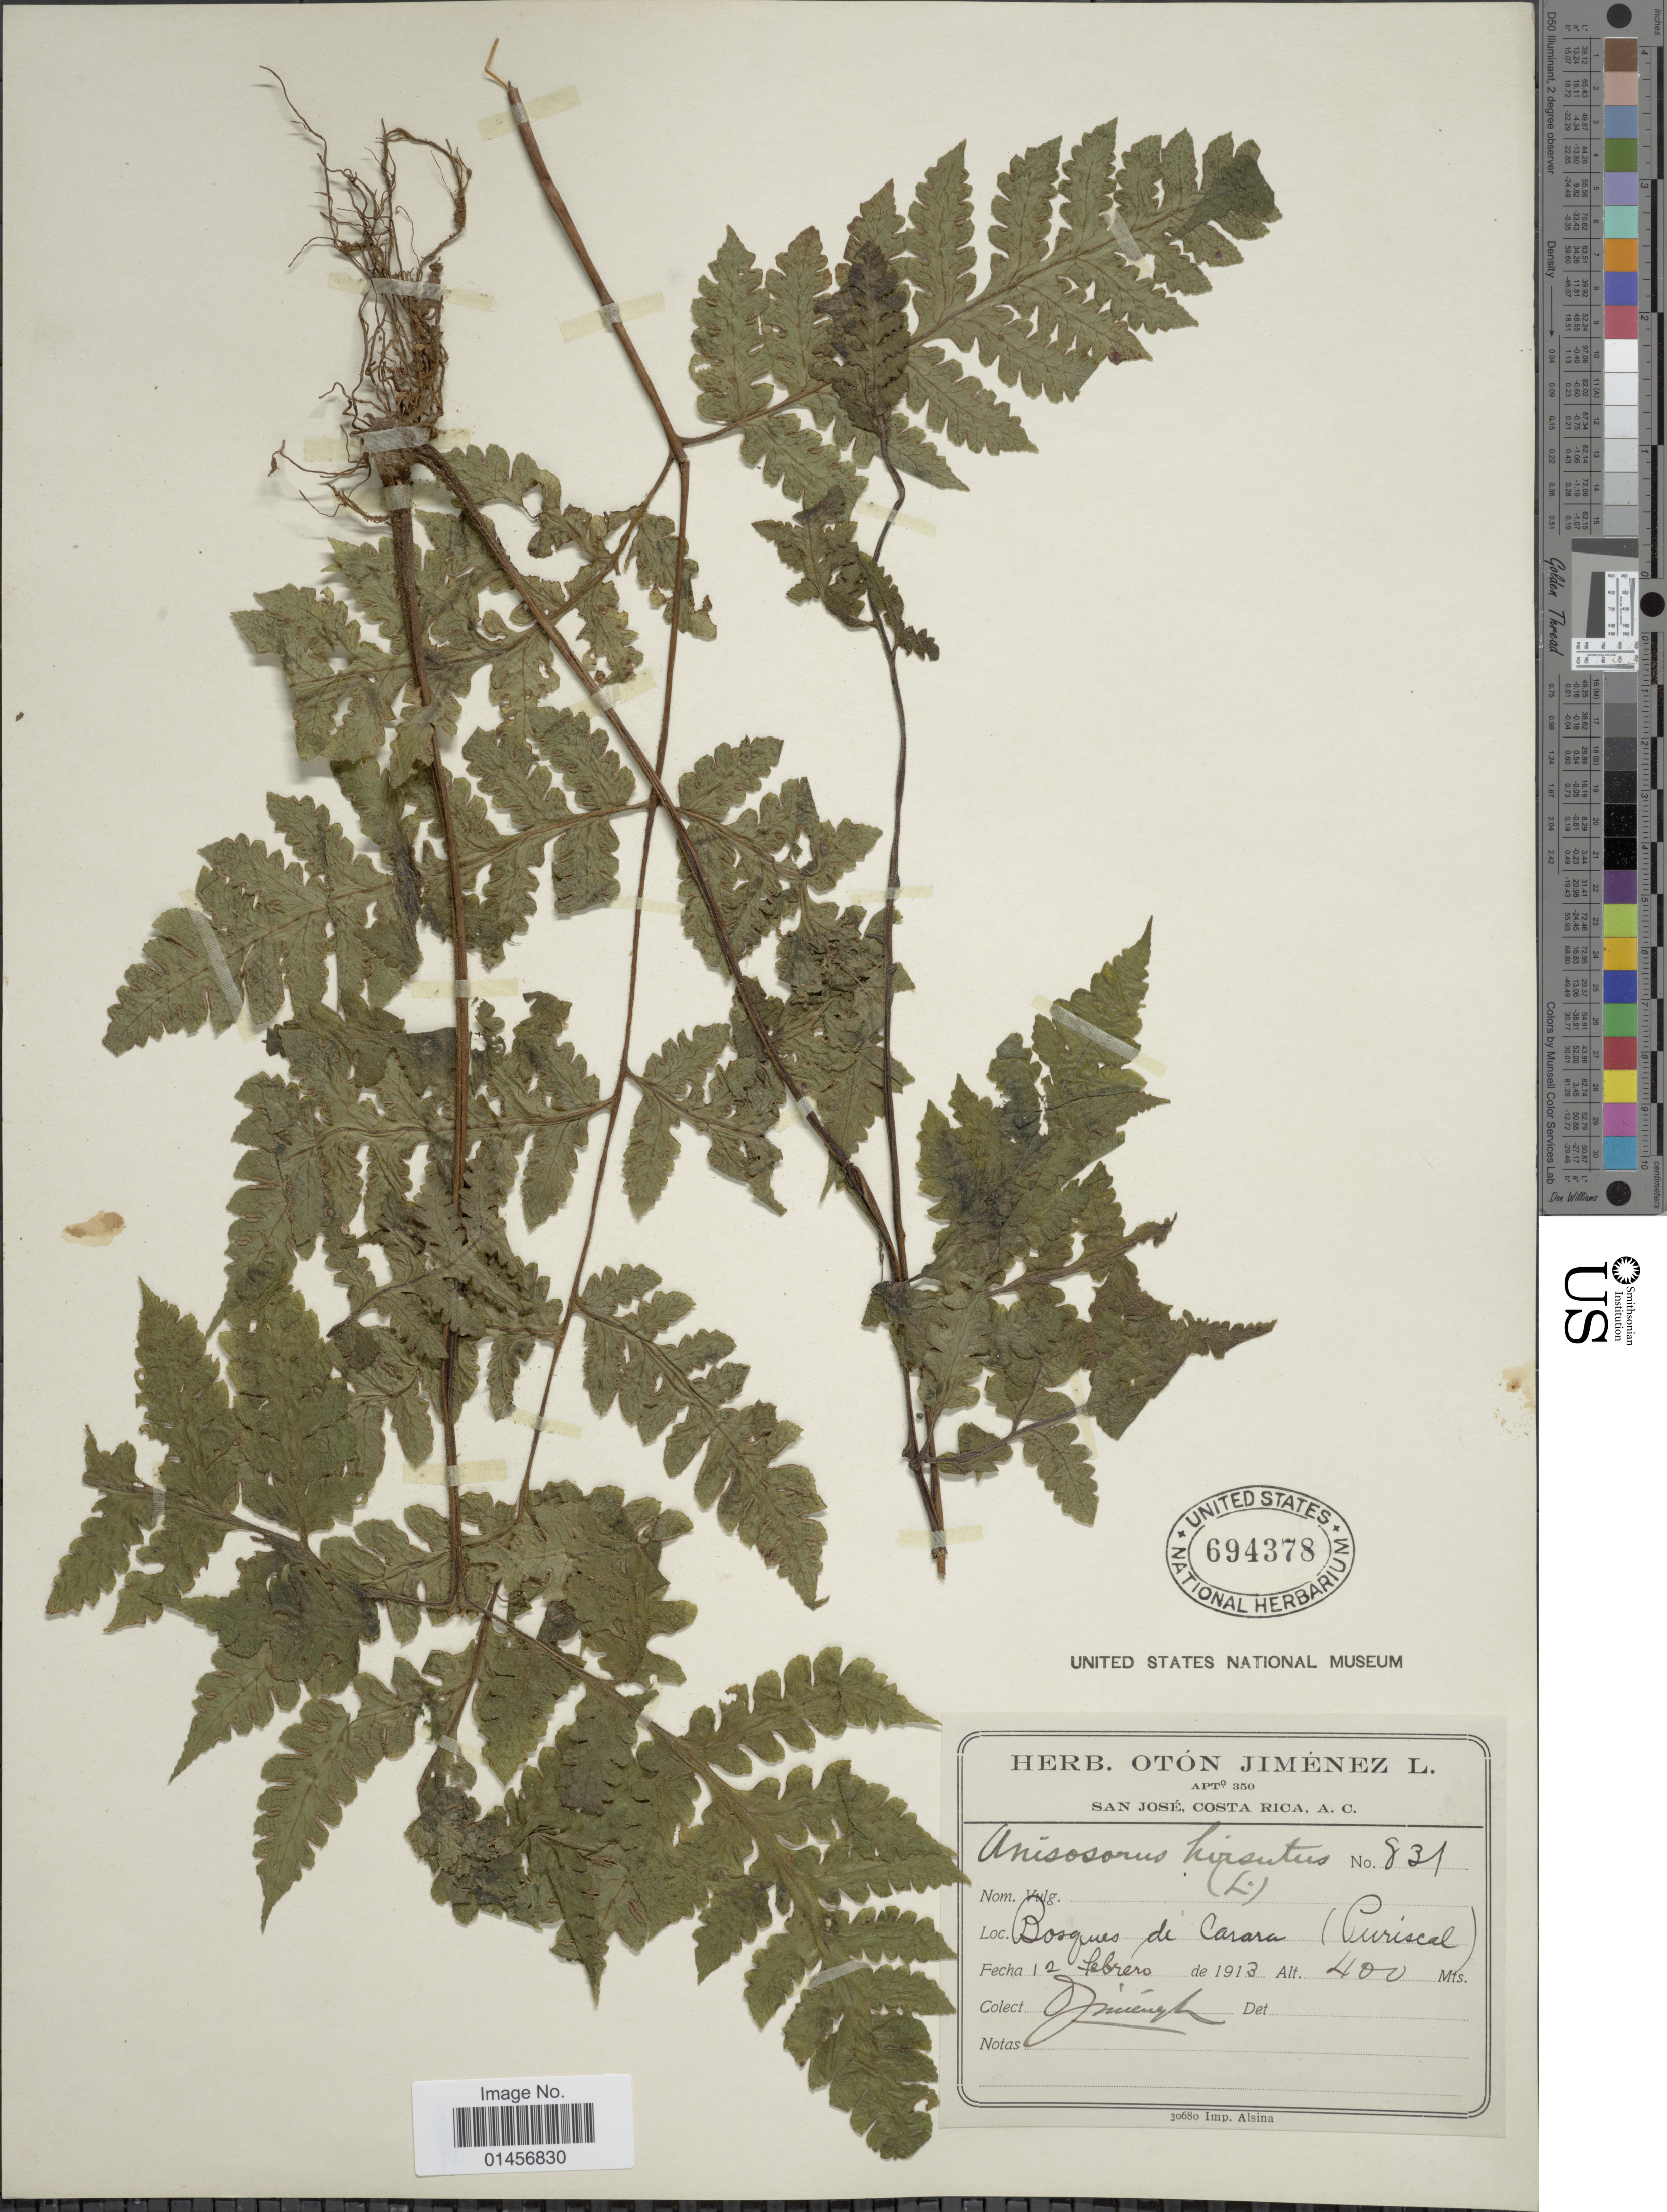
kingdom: Plantae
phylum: Tracheophyta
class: Polypodiopsida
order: Polypodiales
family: Lonchitidaceae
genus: Lonchitis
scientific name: Lonchitis hirsuta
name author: L.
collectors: O. Jiménez L.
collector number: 831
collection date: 1913-02-12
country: Costa Rica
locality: Bosques de Carara ( Purisal).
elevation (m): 400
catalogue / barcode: US 694378